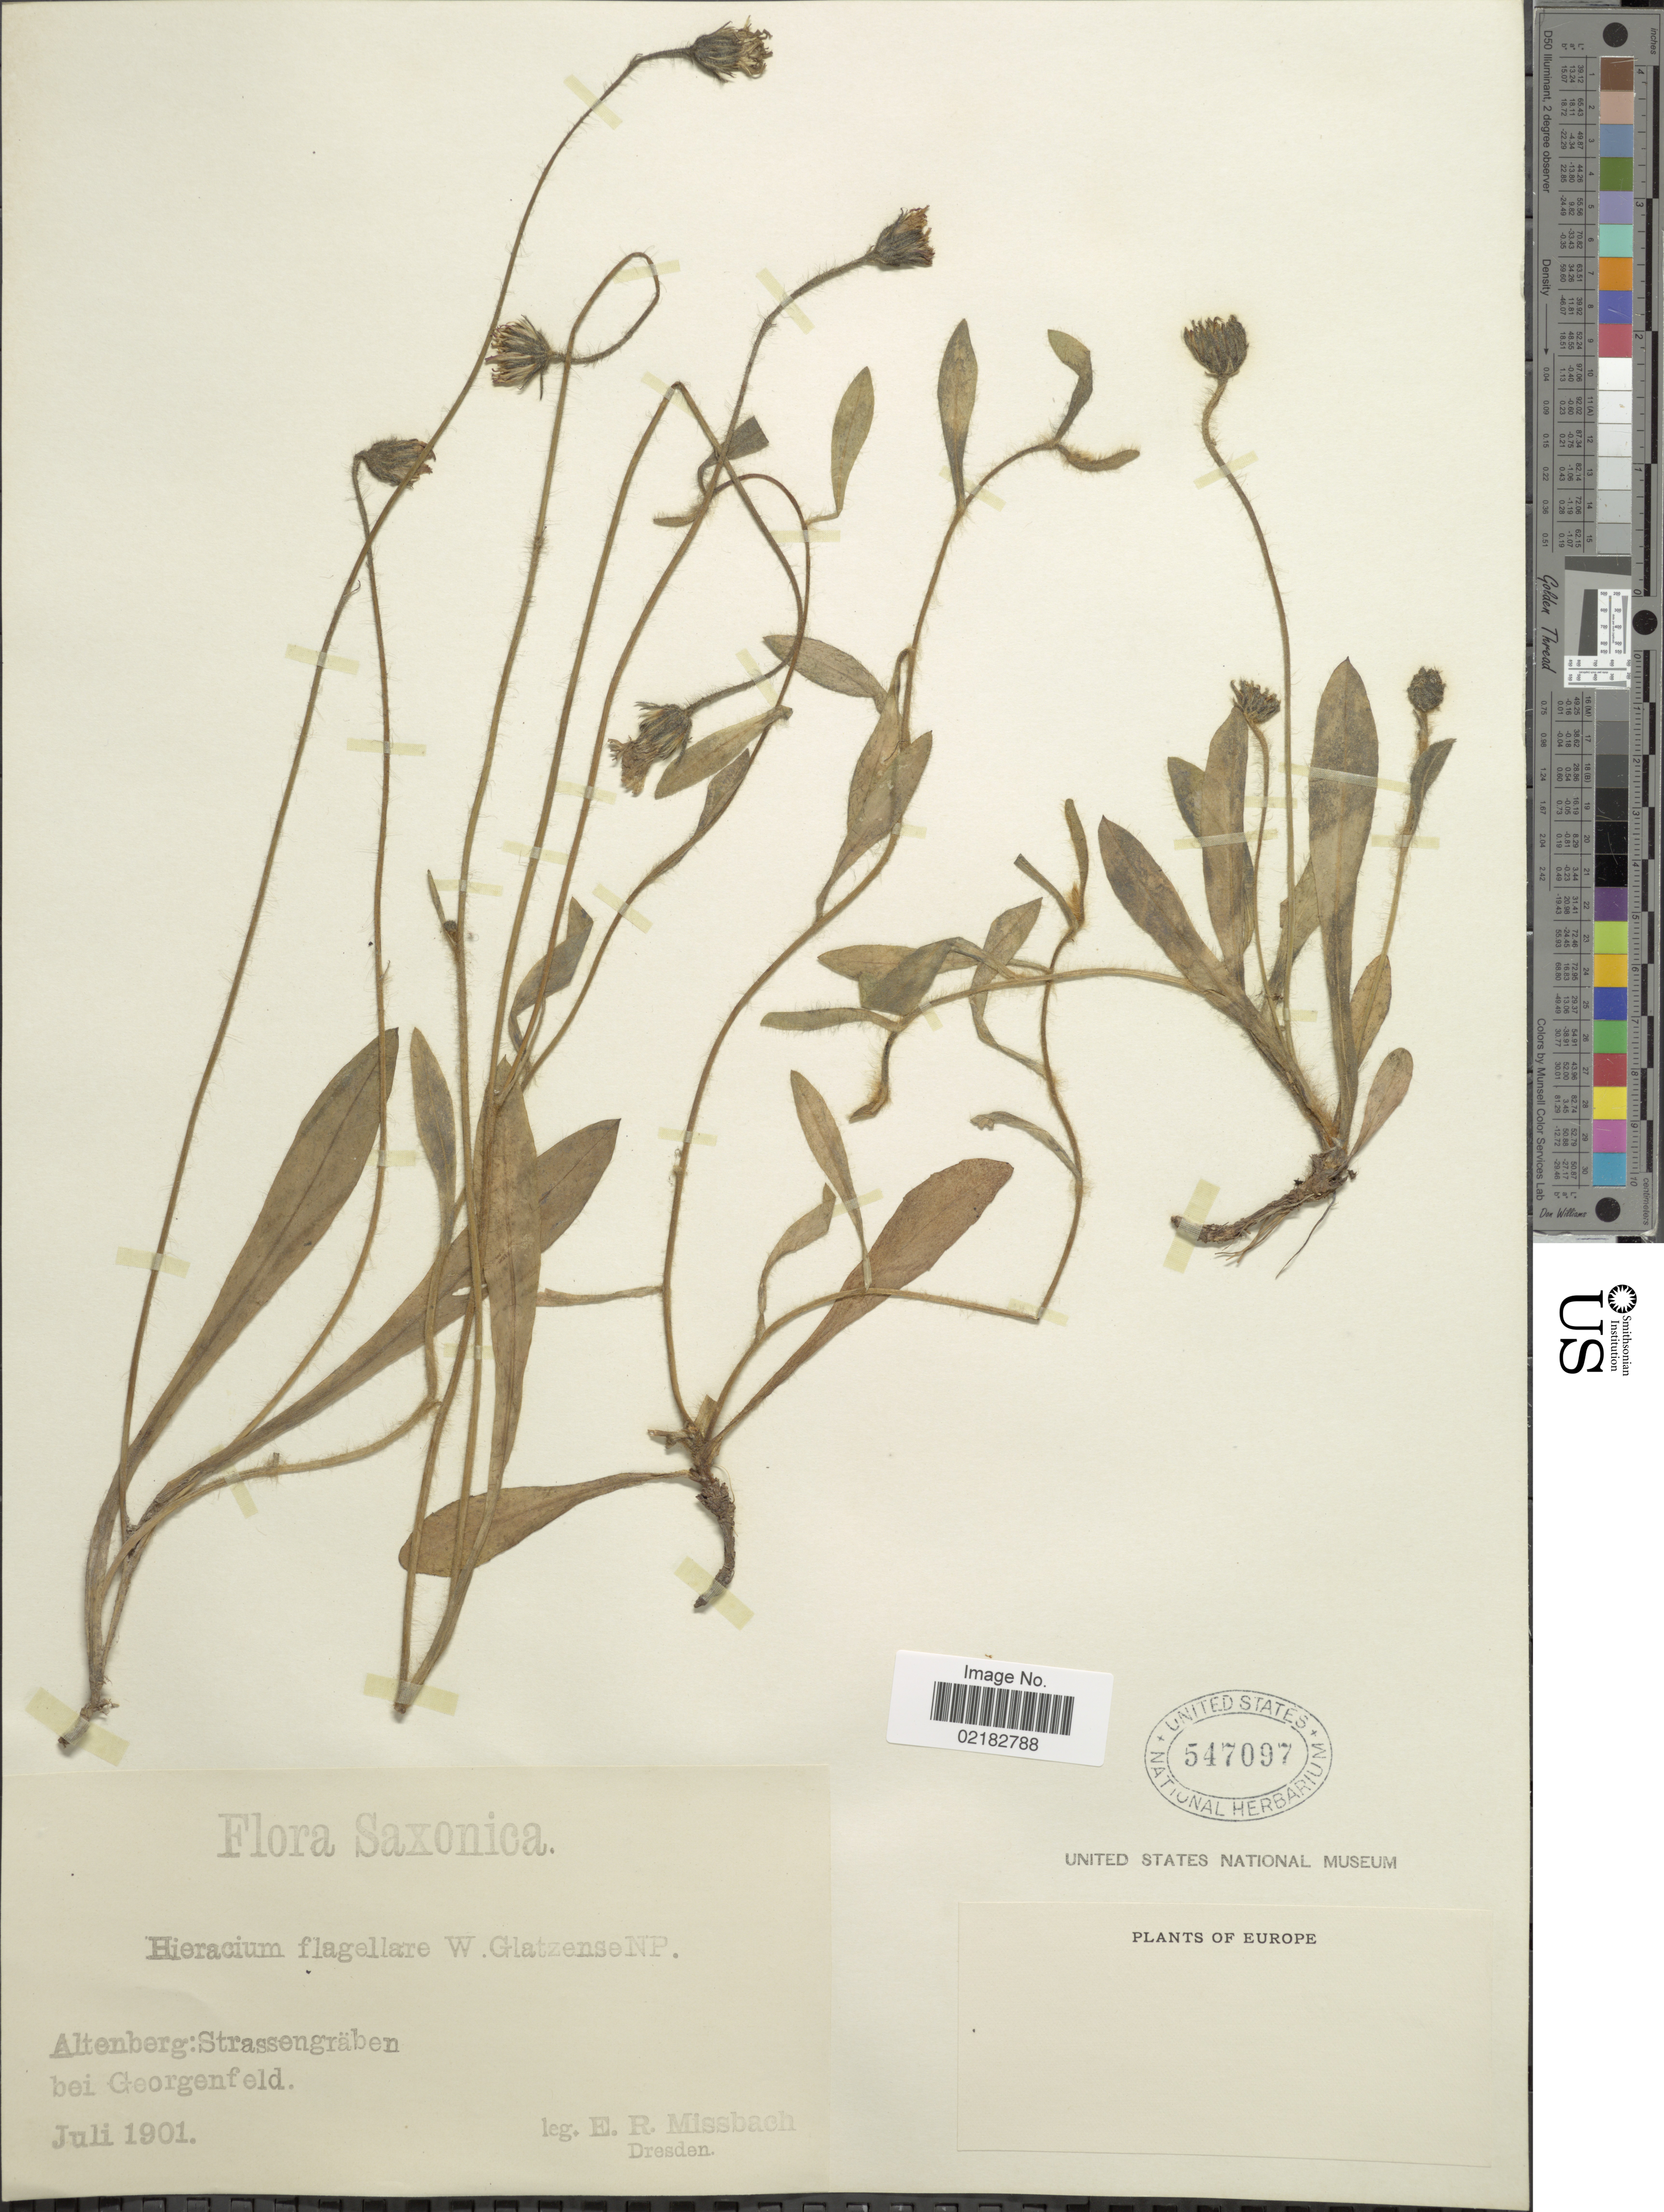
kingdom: Plantae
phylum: Tracheophyta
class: Magnoliopsida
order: Asterales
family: Asteraceae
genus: Pilosella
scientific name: Pilosella flagellaris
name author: (Willd.) Arvet-Touvet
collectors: E. Missbach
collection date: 1901-07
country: Germany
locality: Altenberg: Strassengraben bei Georgenfeld. Saxonica.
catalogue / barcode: US 547097